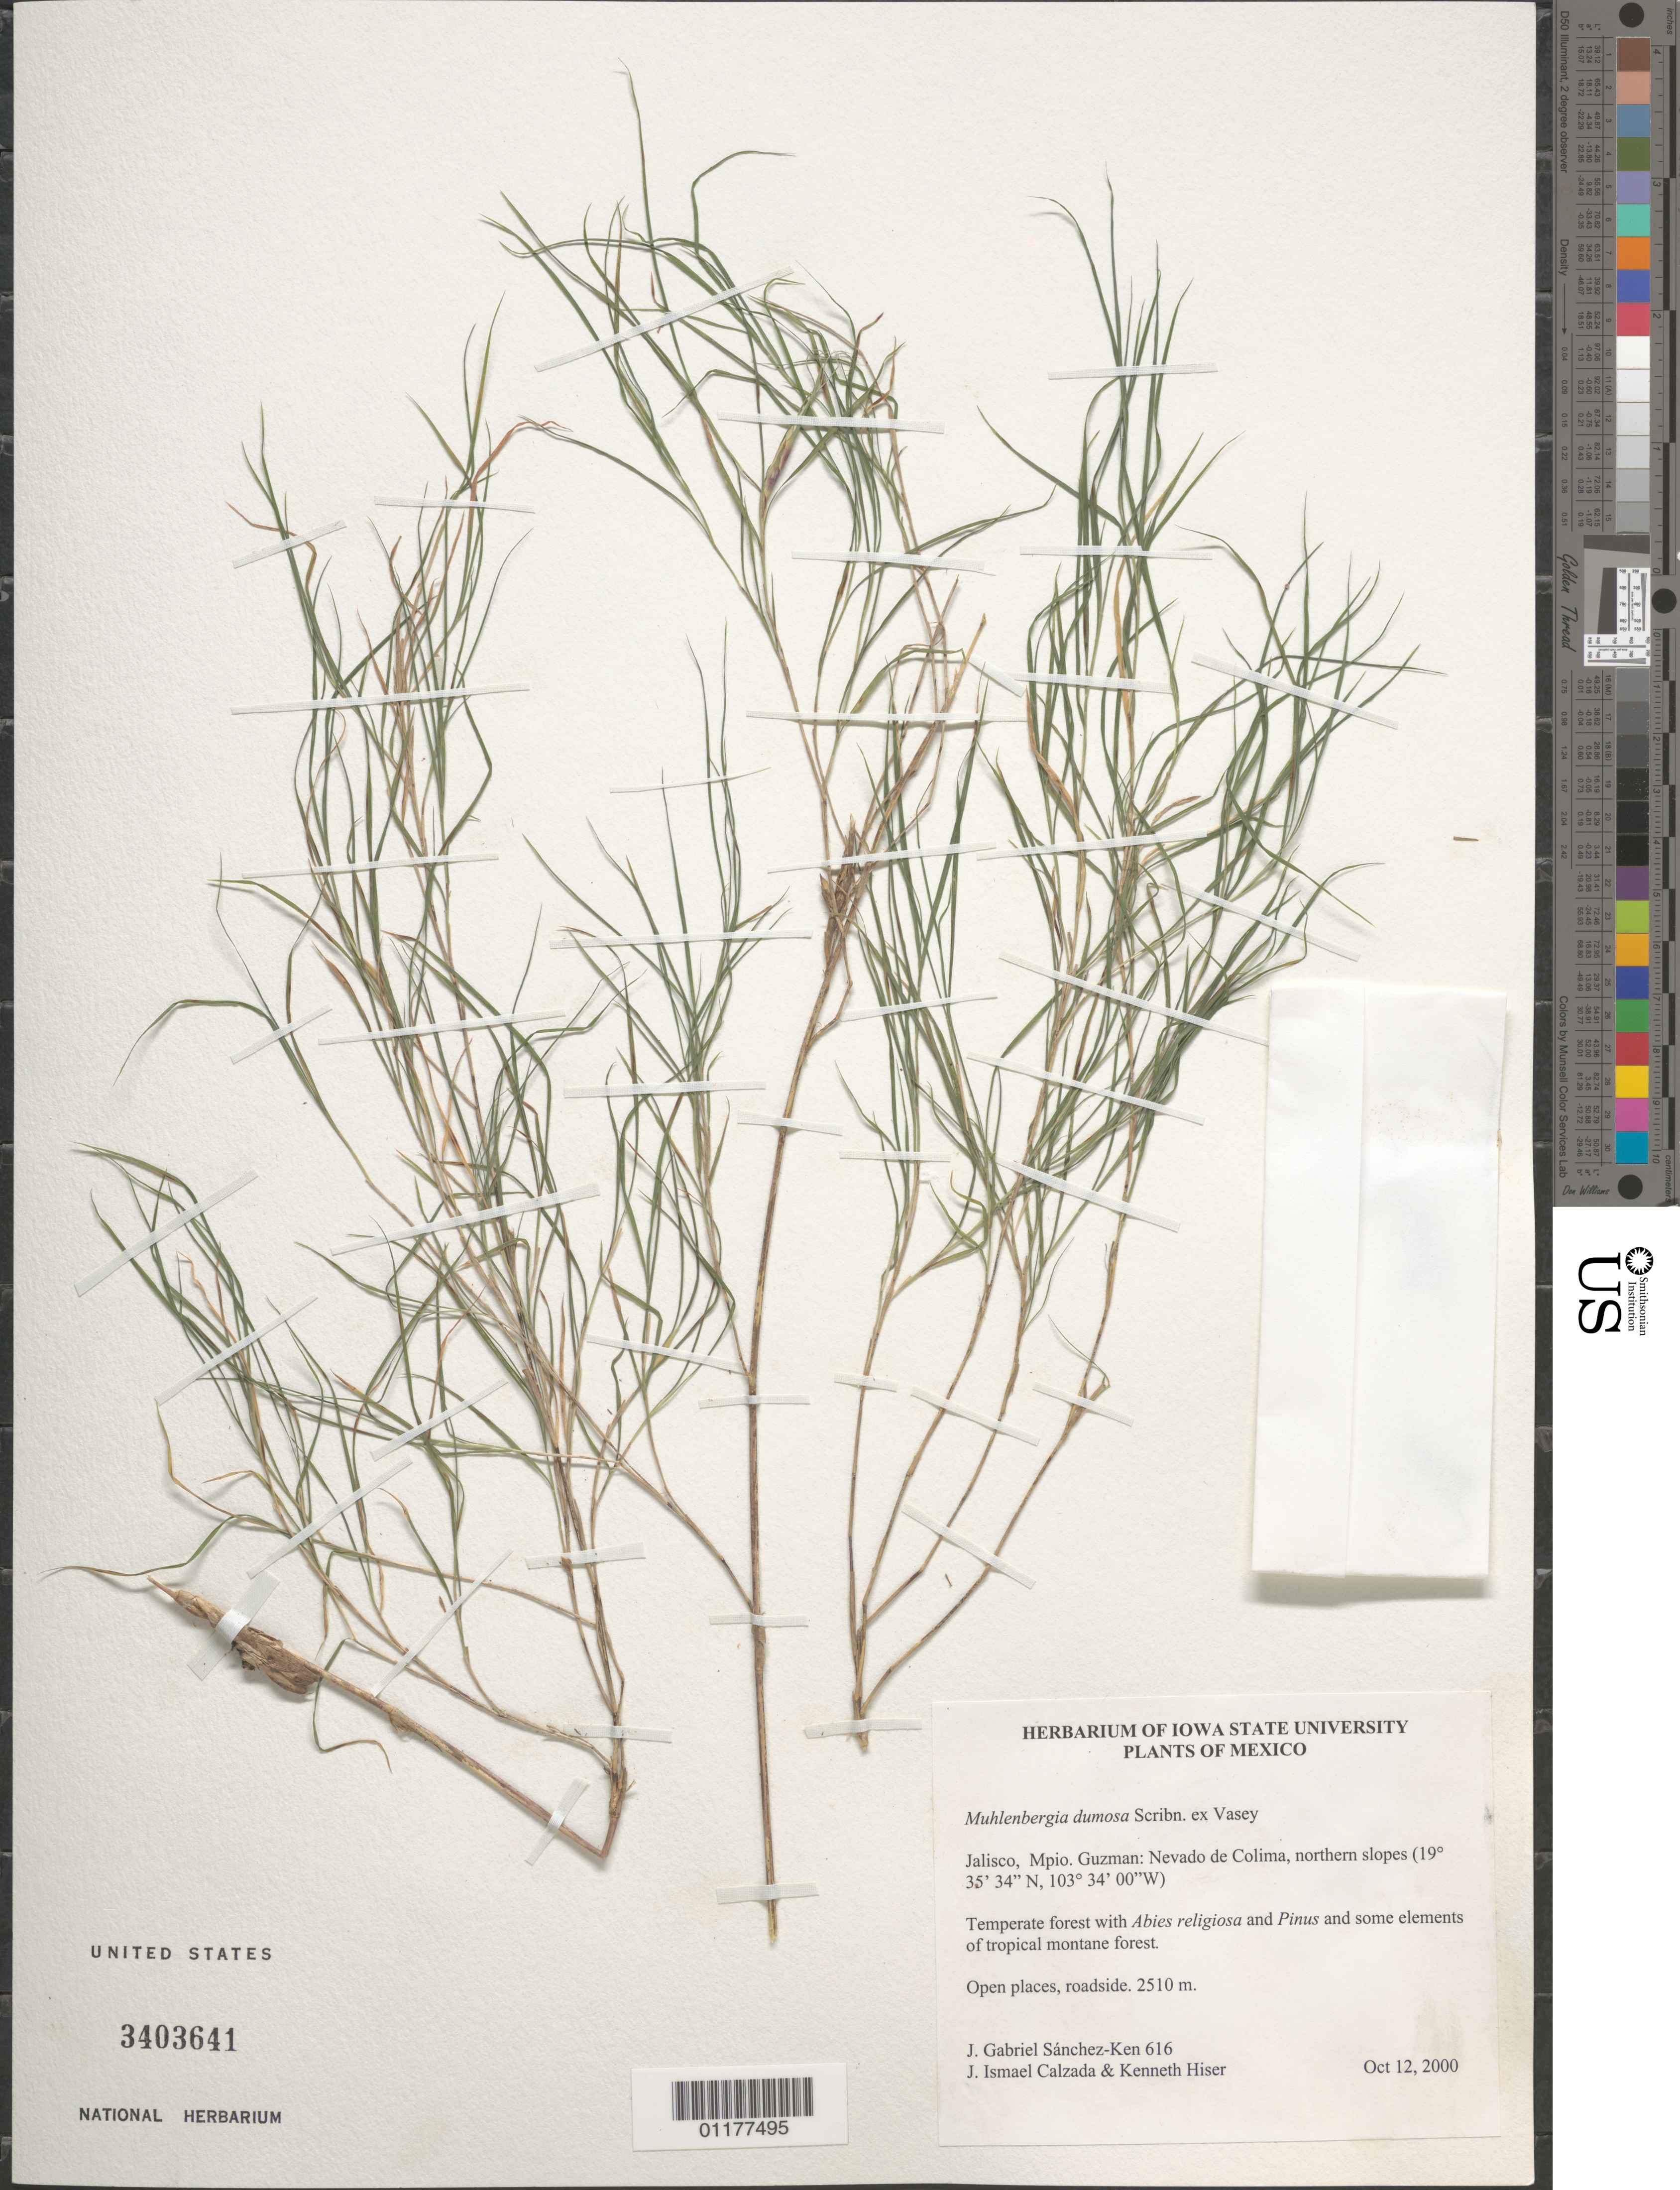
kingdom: Plantae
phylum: Tracheophyta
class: Liliopsida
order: Poales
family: Poaceae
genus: Muhlenbergia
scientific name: Muhlenbergia dumosa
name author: Scribn. ex Vasey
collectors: J. G. Sánchez-Ken, J. I. Calzada & K. Hiser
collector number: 616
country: Mexico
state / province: Jalisco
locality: Guzman, Nevado de Colima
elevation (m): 2510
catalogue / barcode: US 3403641